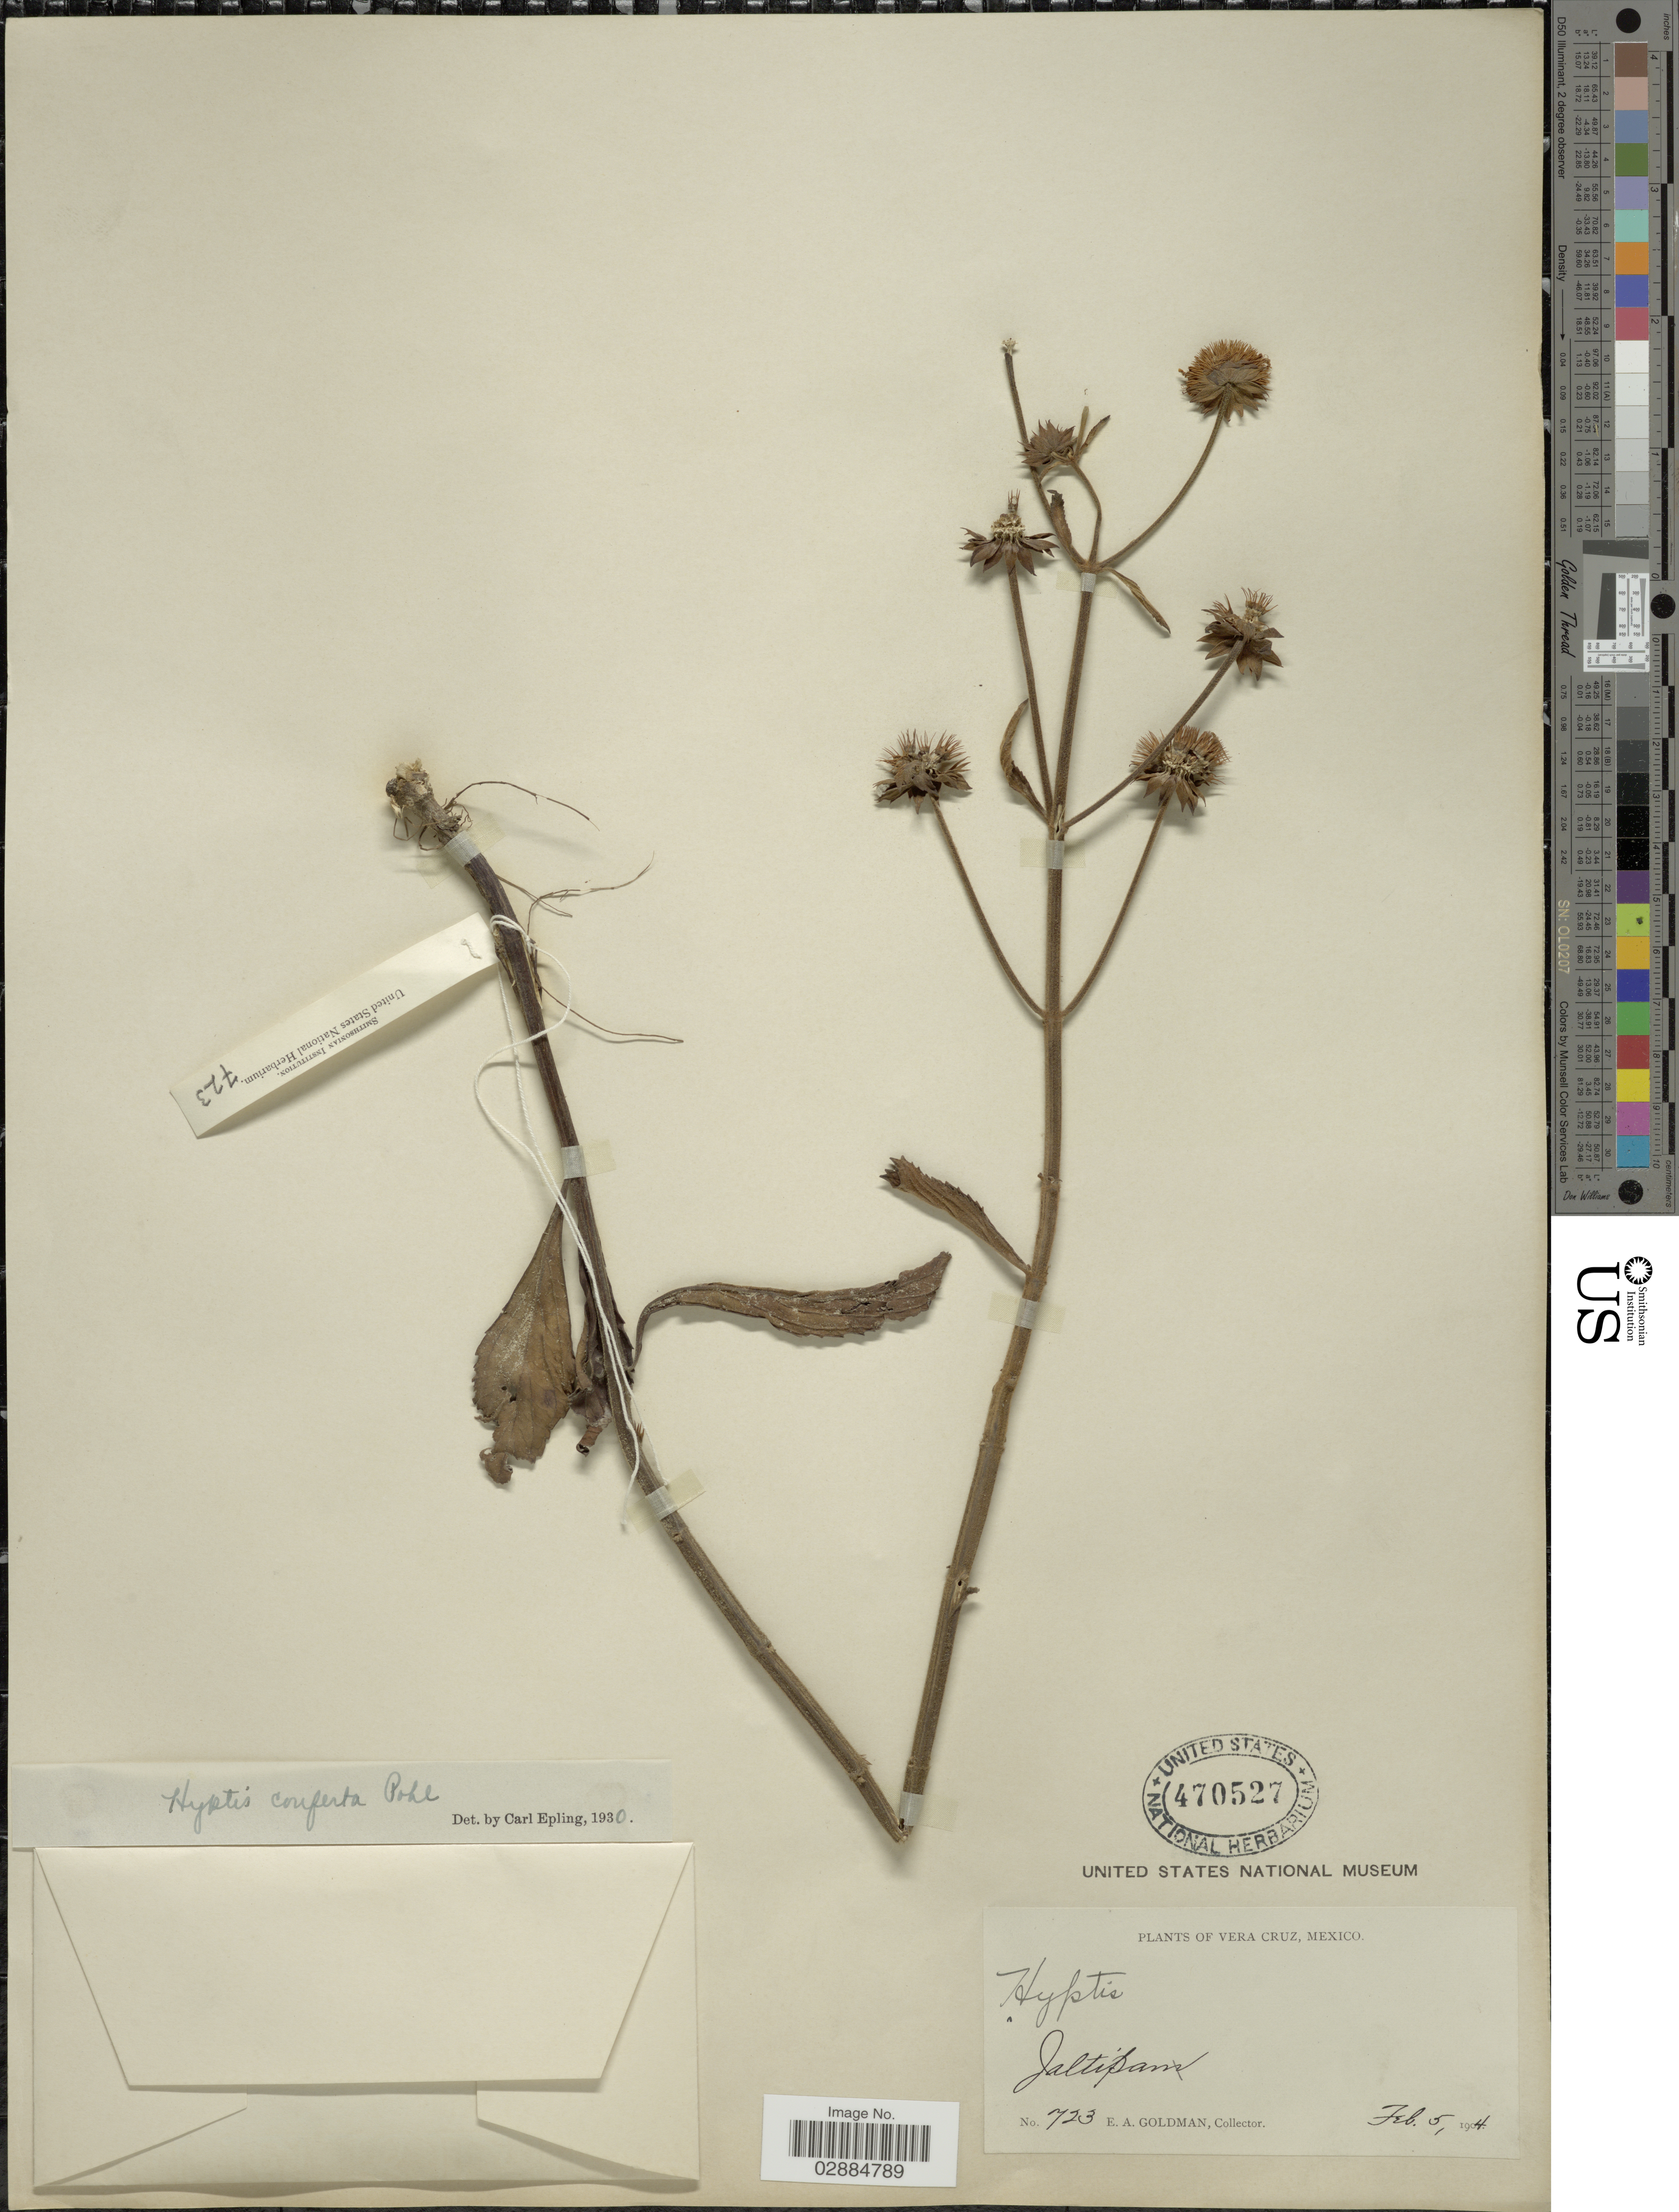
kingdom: Plantae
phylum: Tracheophyta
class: Magnoliopsida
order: Lamiales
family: Lamiaceae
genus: Hyptis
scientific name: Hyptis conferta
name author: Pohl ex Benth.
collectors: E. A. Goldman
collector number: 723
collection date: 1904-02-05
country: Mexico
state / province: Veracruz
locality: Vera Cruz, Jaltipan.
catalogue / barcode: US 470527